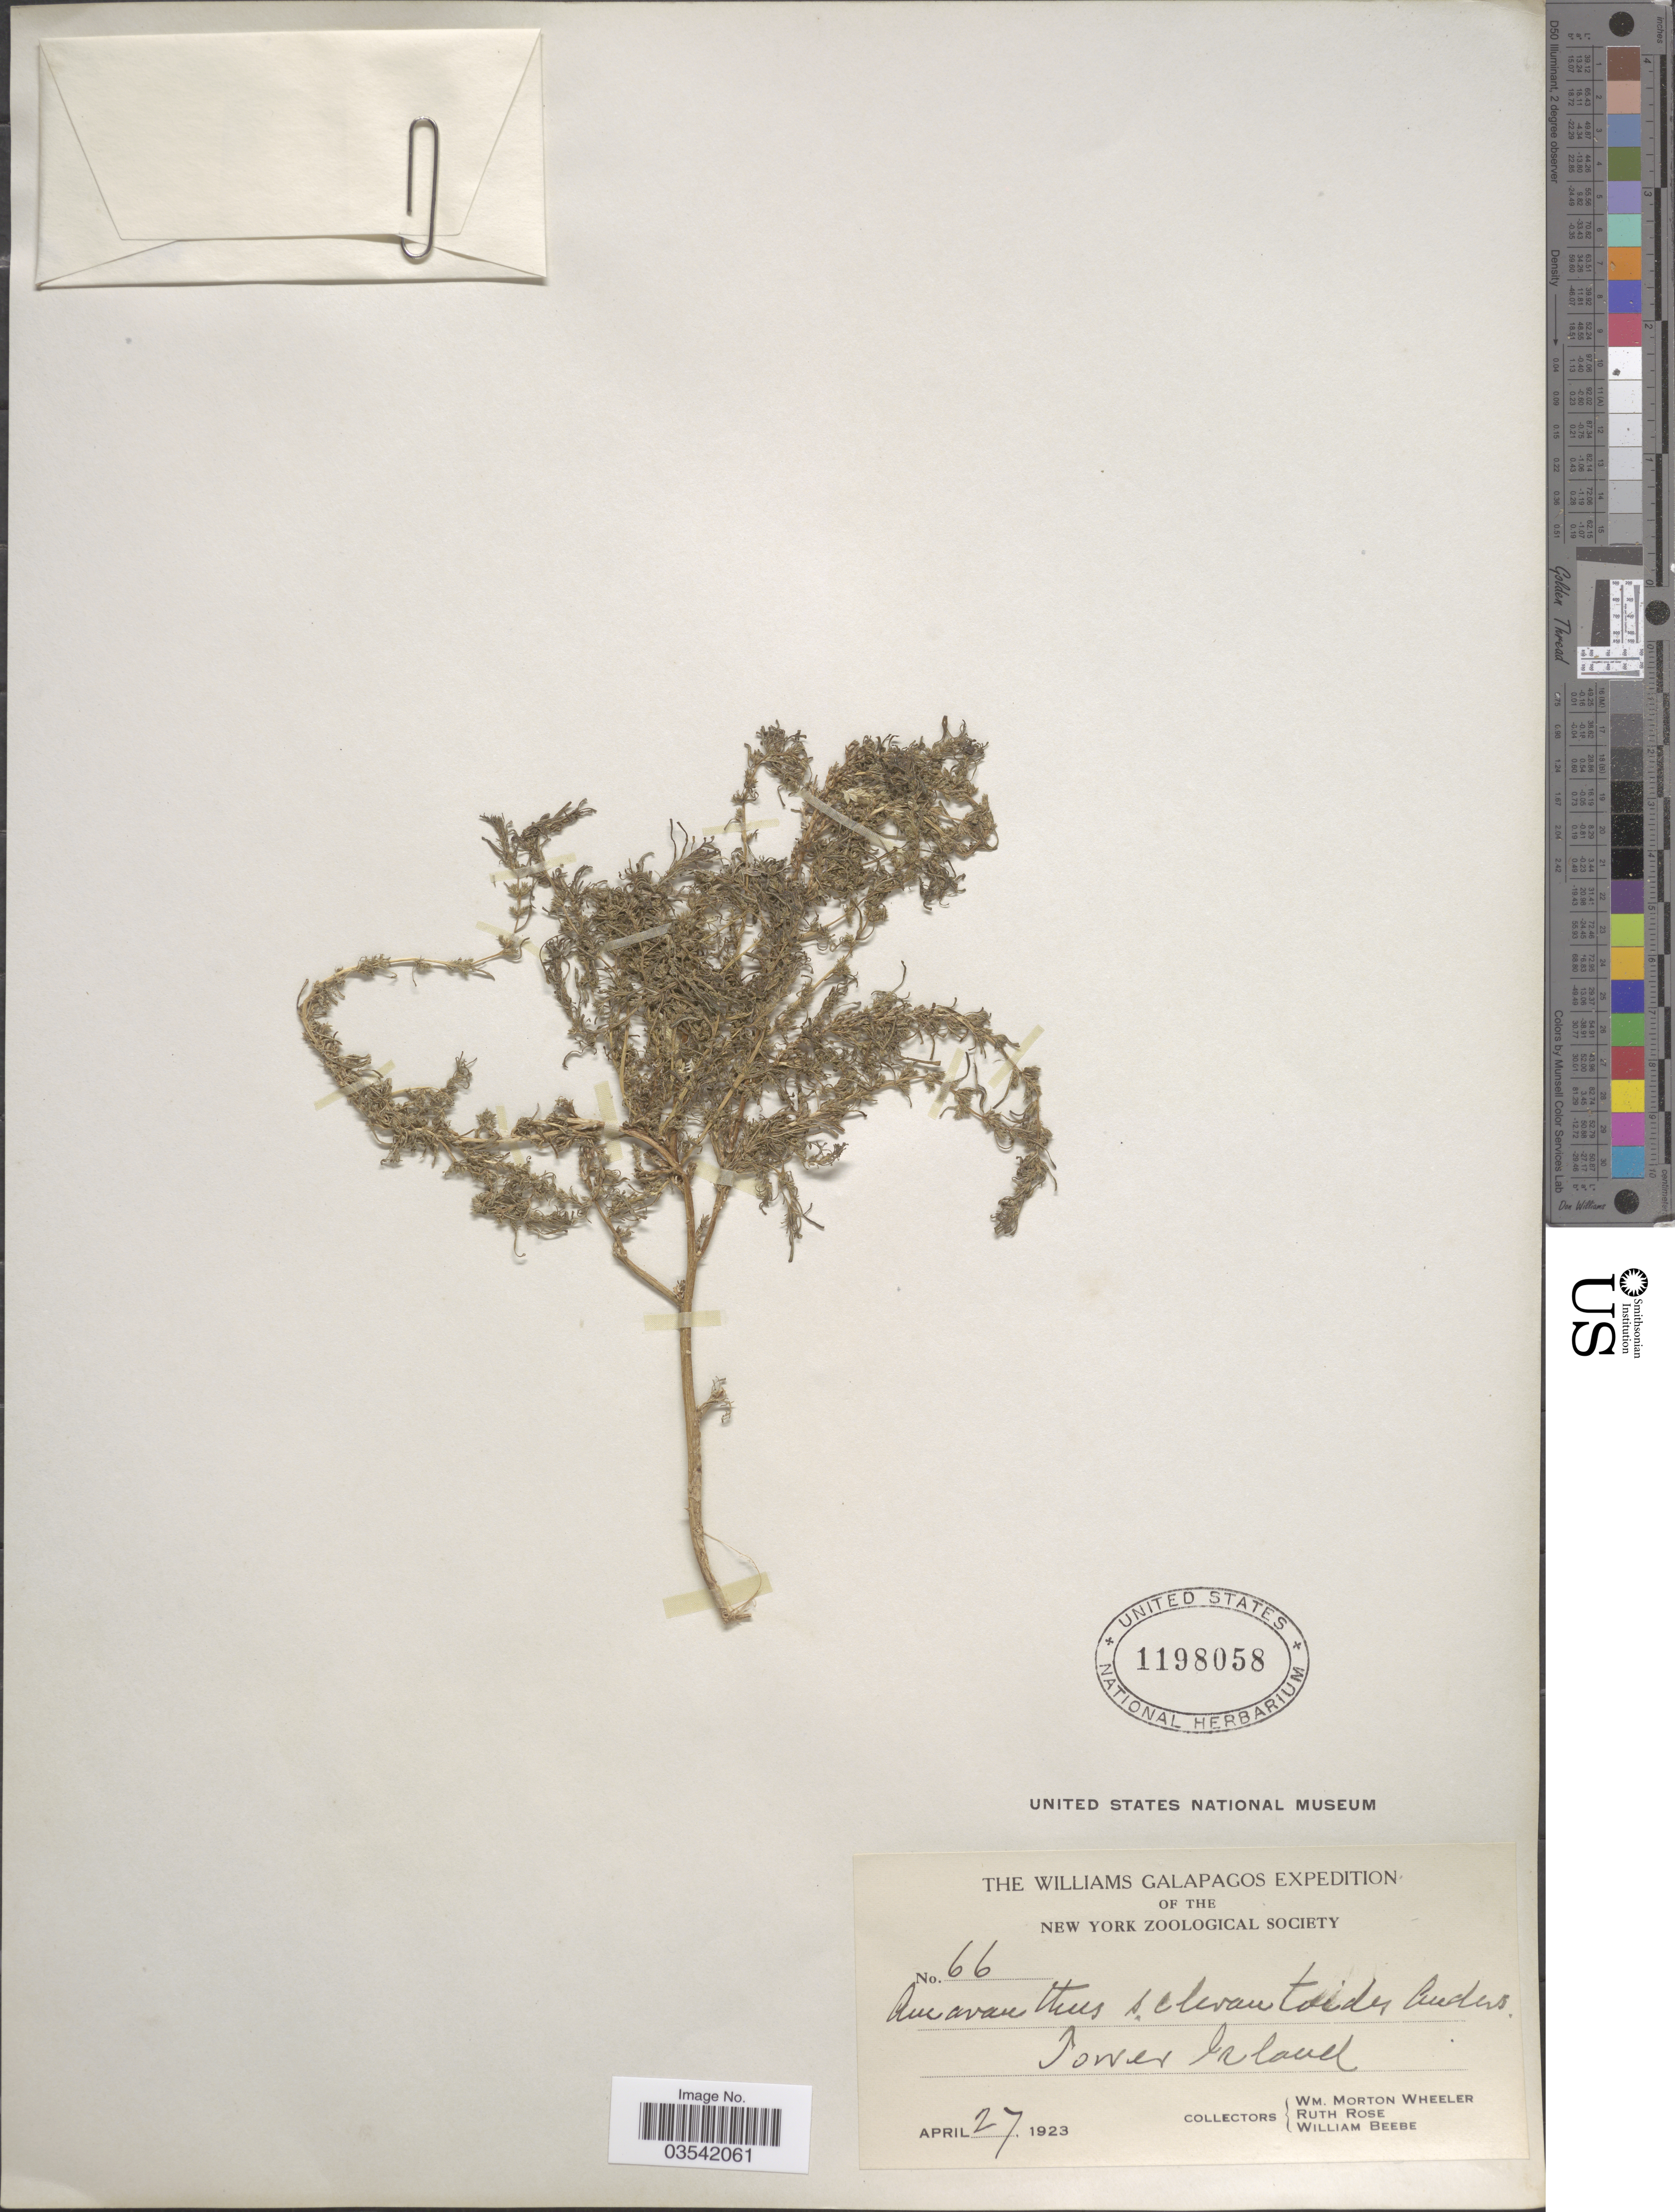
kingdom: Plantae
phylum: Tracheophyta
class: Magnoliopsida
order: Caryophyllales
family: Amaranthaceae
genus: Amaranthus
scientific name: Amaranthus sclerantoides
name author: (Andersson) Andersson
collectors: W. Wheeler, R. Rose & W. Beebe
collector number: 6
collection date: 1923-04-27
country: Ecuador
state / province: Colón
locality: Galapagos. Tower Island.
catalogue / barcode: US 1198058